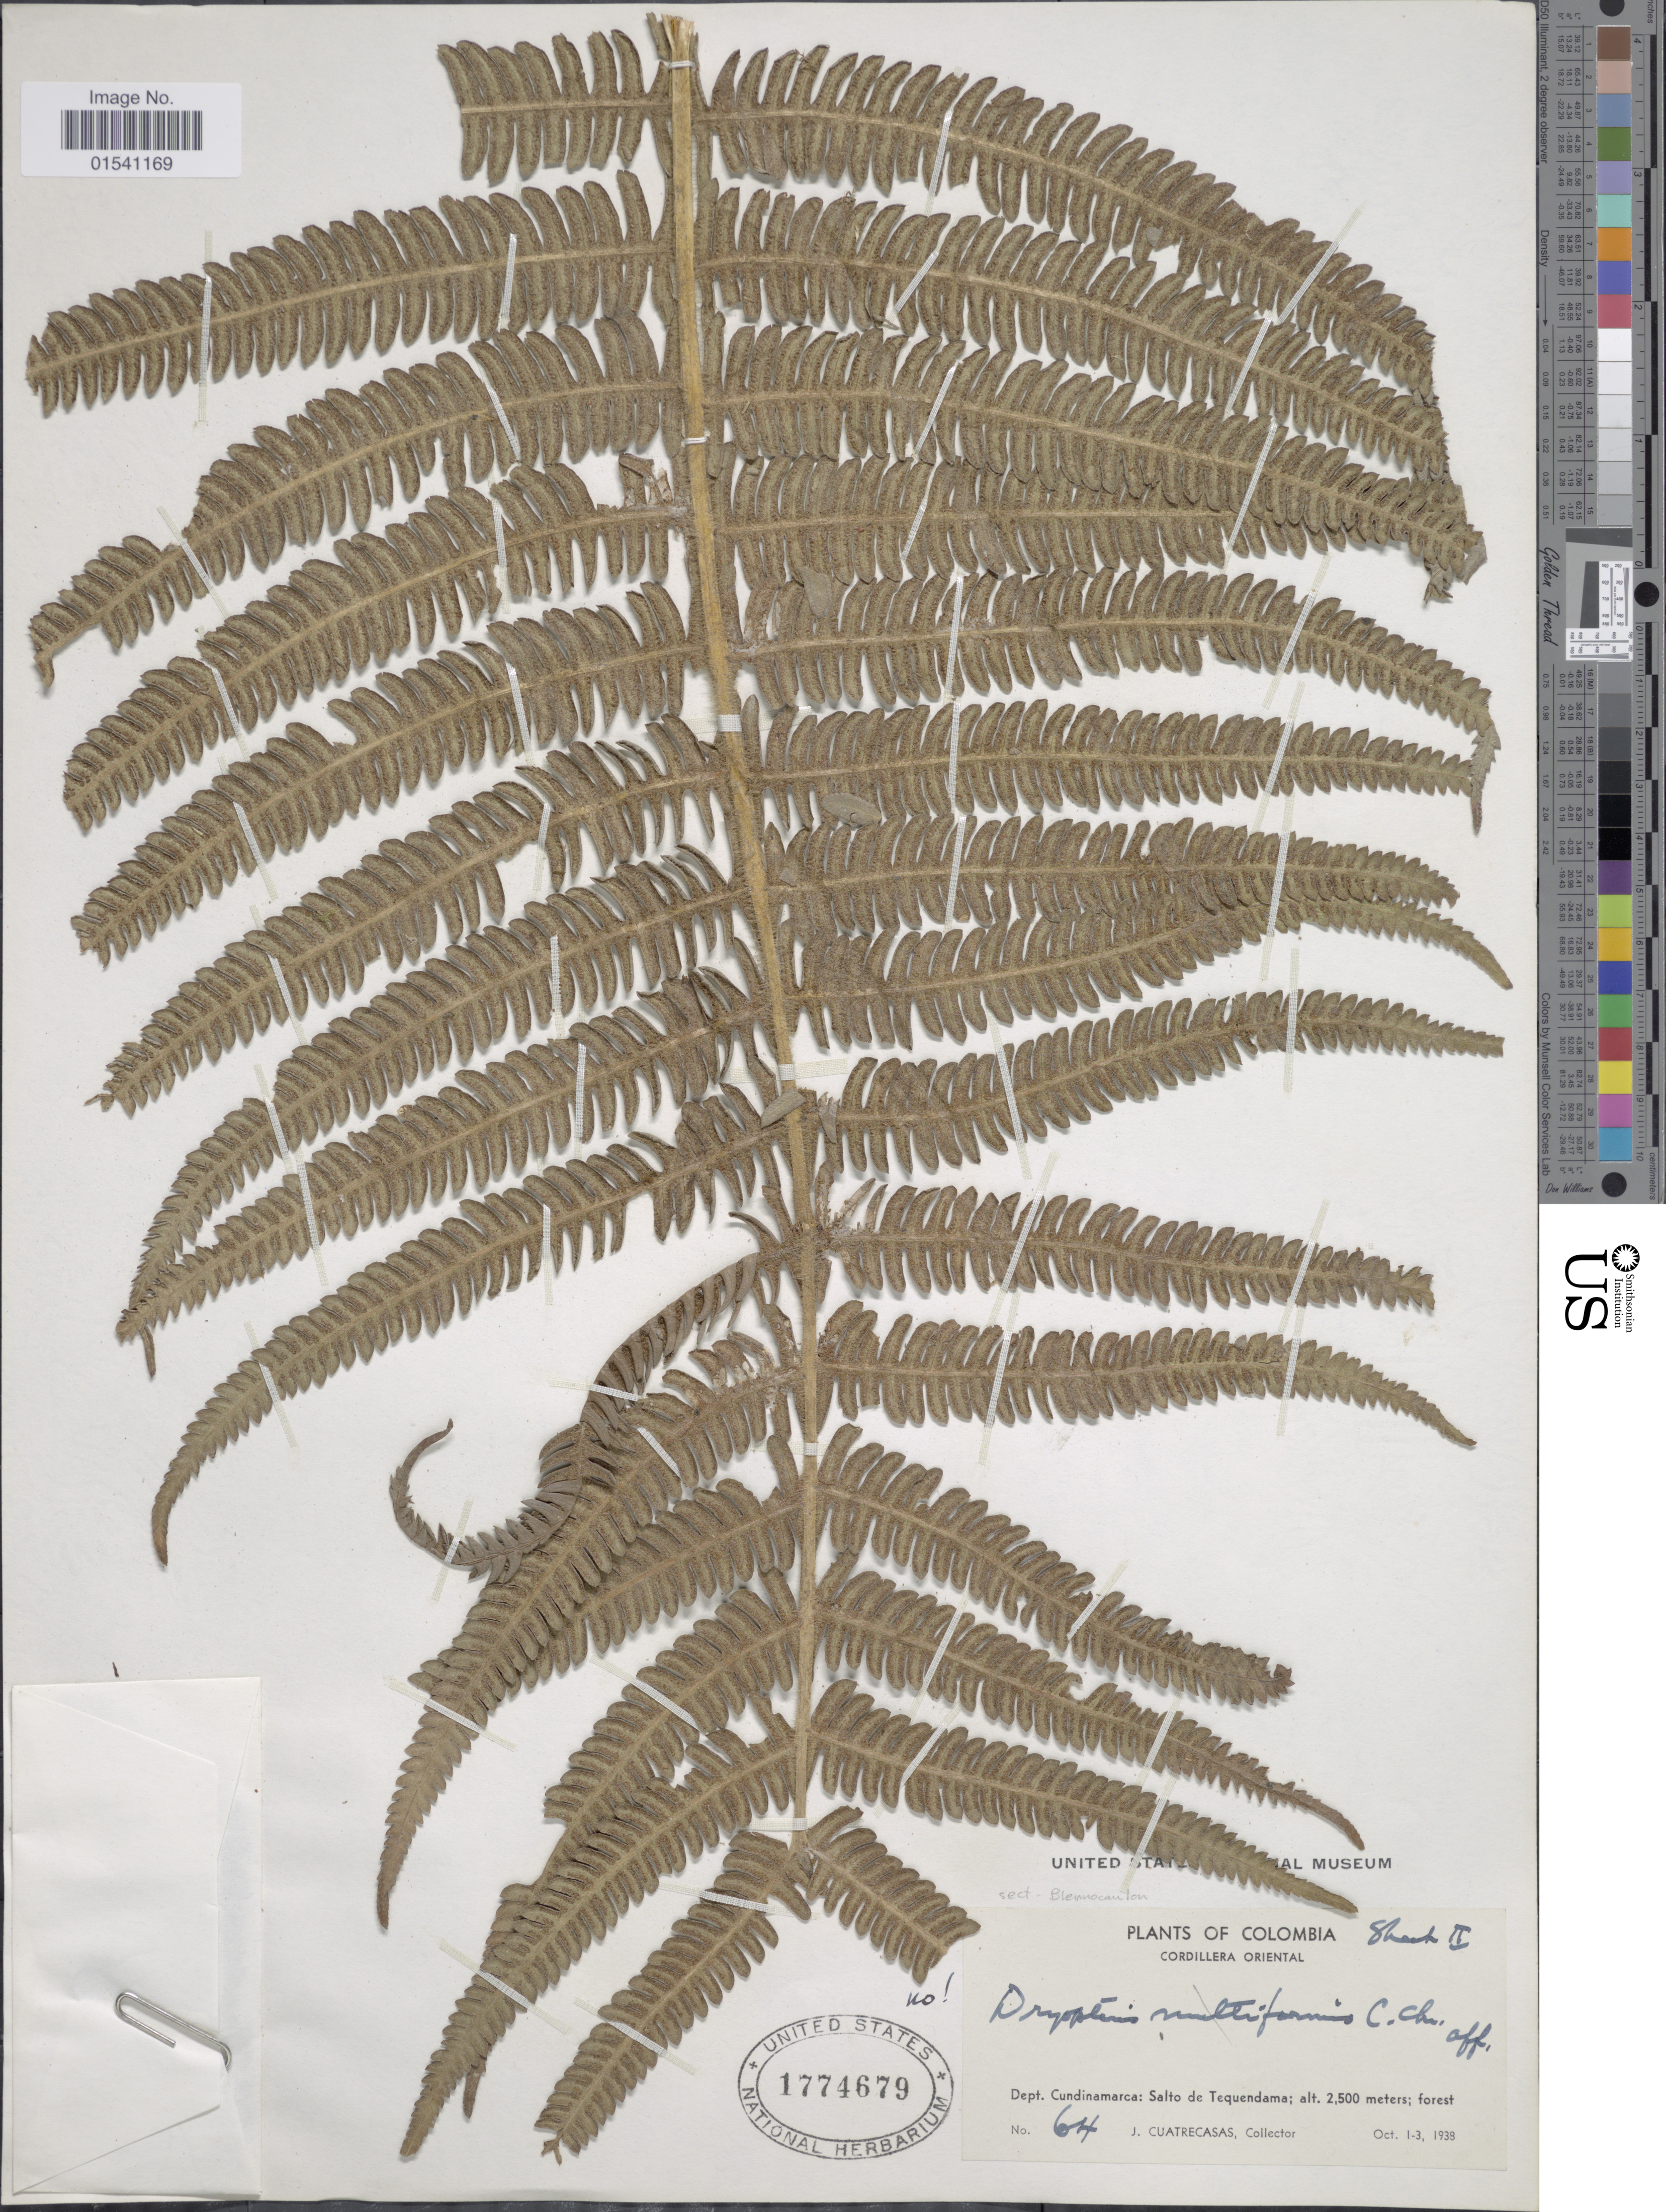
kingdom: Plantae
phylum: Tracheophyta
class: Polypodiopsida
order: Polypodiales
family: Thelypteridaceae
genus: Amauropelta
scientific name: Amauropelta sp.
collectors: J. Cuatrecasas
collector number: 64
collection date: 1938-10-01/1938-10-03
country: Colombia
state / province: Cundinamarca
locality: Cordiilera Oriental, Dept. Cundinamarca: Salto de Tequendama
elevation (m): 2500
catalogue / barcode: US 1774679